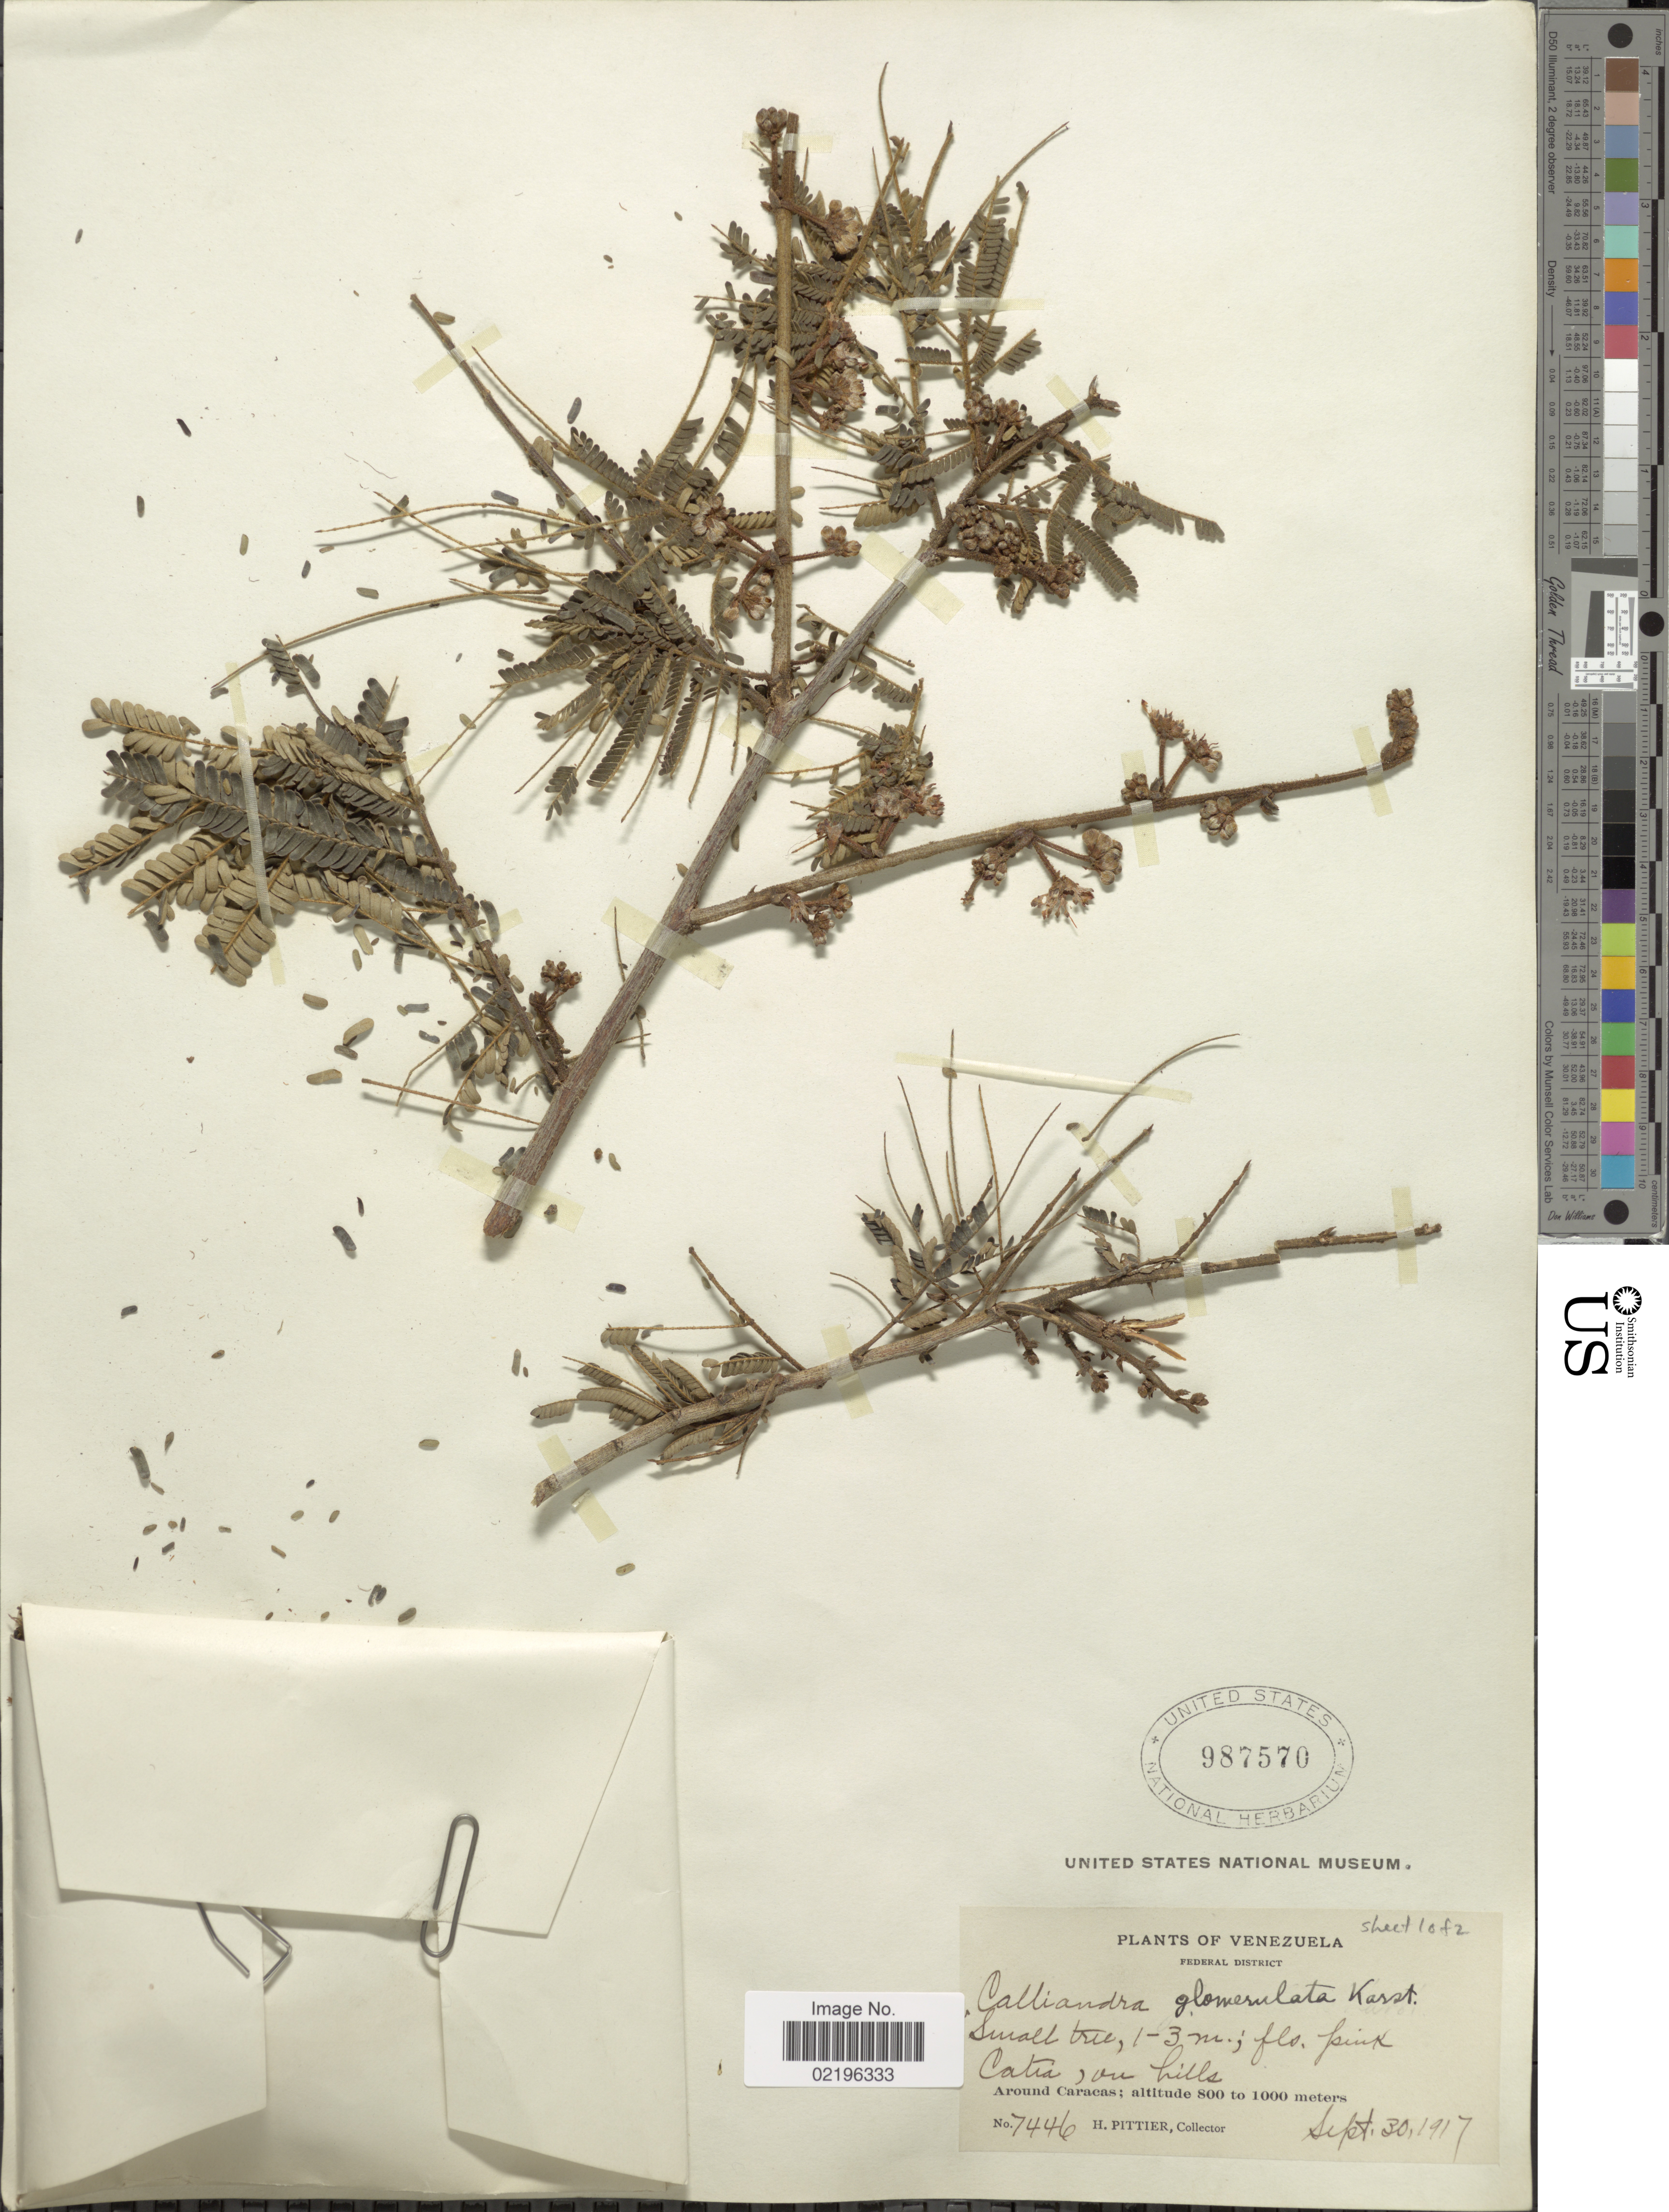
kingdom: Plantae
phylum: Tracheophyta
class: Magnoliopsida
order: Fabales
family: Fabaceae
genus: Calliandra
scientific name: Calliandra glomerulata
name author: H. Karst.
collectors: H. F. Pittier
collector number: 7446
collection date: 1917-09-30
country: Venezuela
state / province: Distrito Federal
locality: Federal District, Catia, on hills. Around Caracas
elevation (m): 800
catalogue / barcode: US 987570